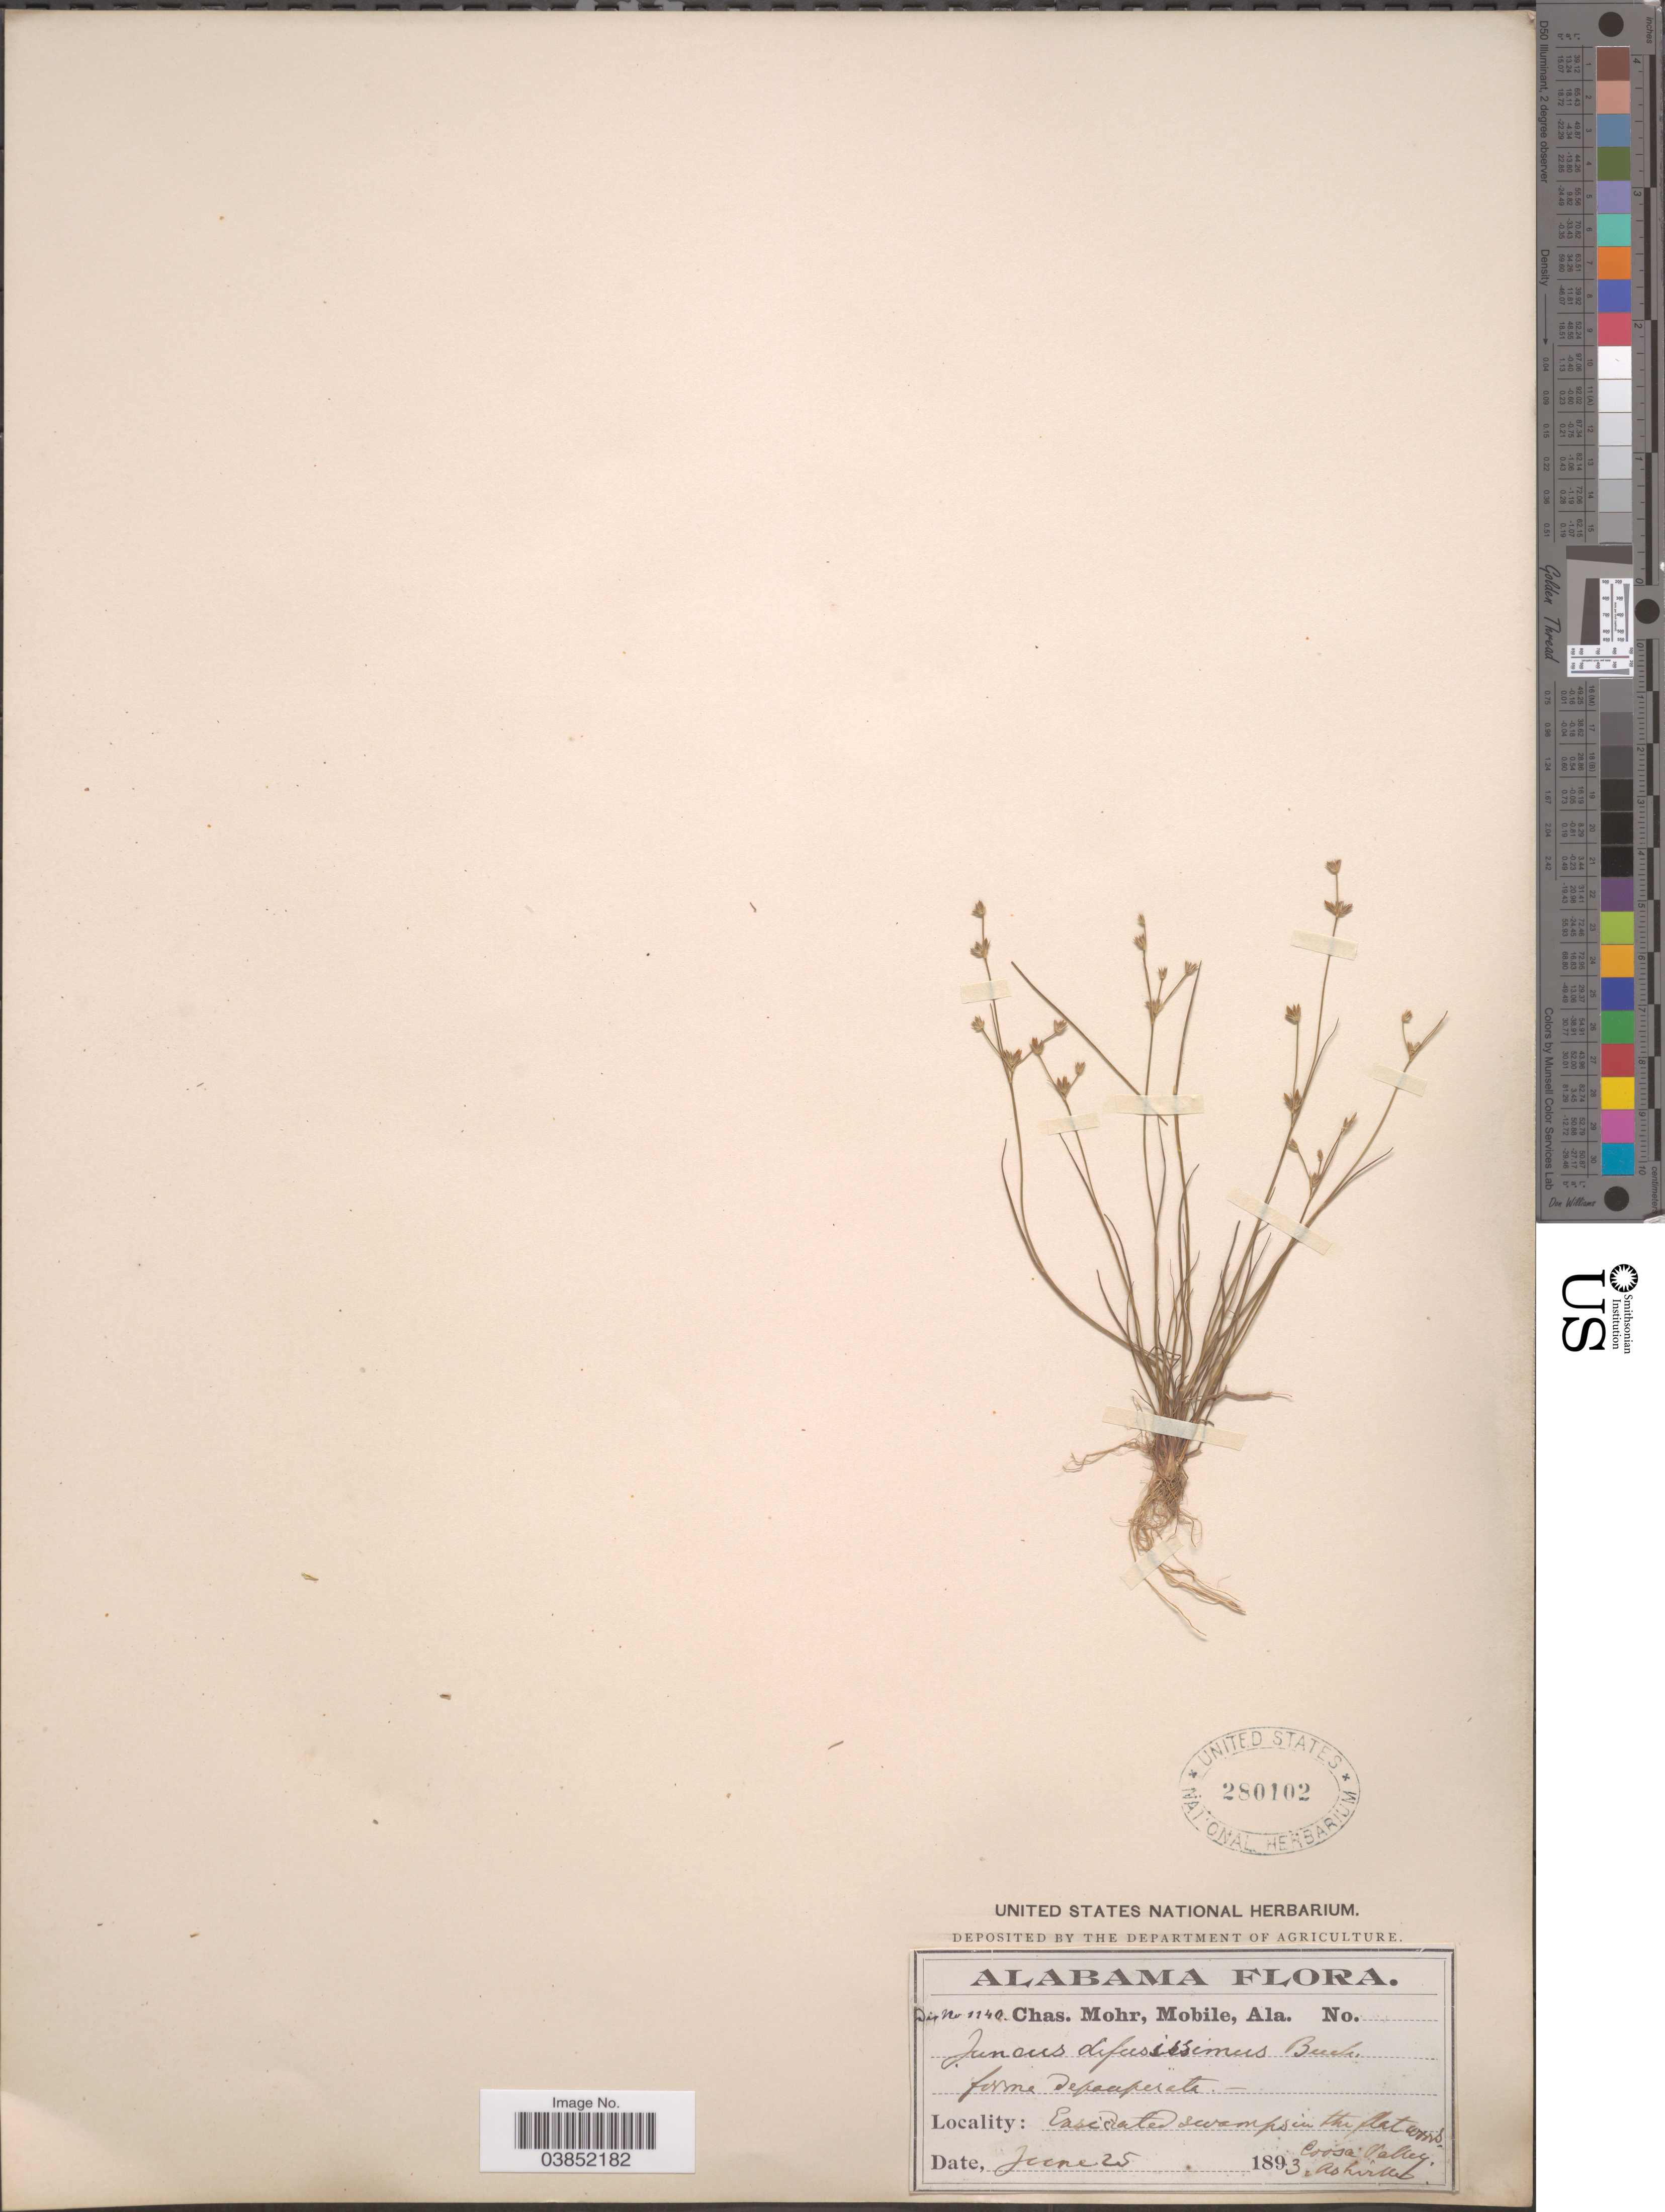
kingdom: Plantae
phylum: Tracheophyta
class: Liliopsida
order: Poales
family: Juncaceae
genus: Juncus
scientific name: Juncus debilis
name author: A. Gray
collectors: Mohr, C. T. (herbarium)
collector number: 1140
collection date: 1893-06-25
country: United States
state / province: Alabama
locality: Coosa Valley.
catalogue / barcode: US 280102